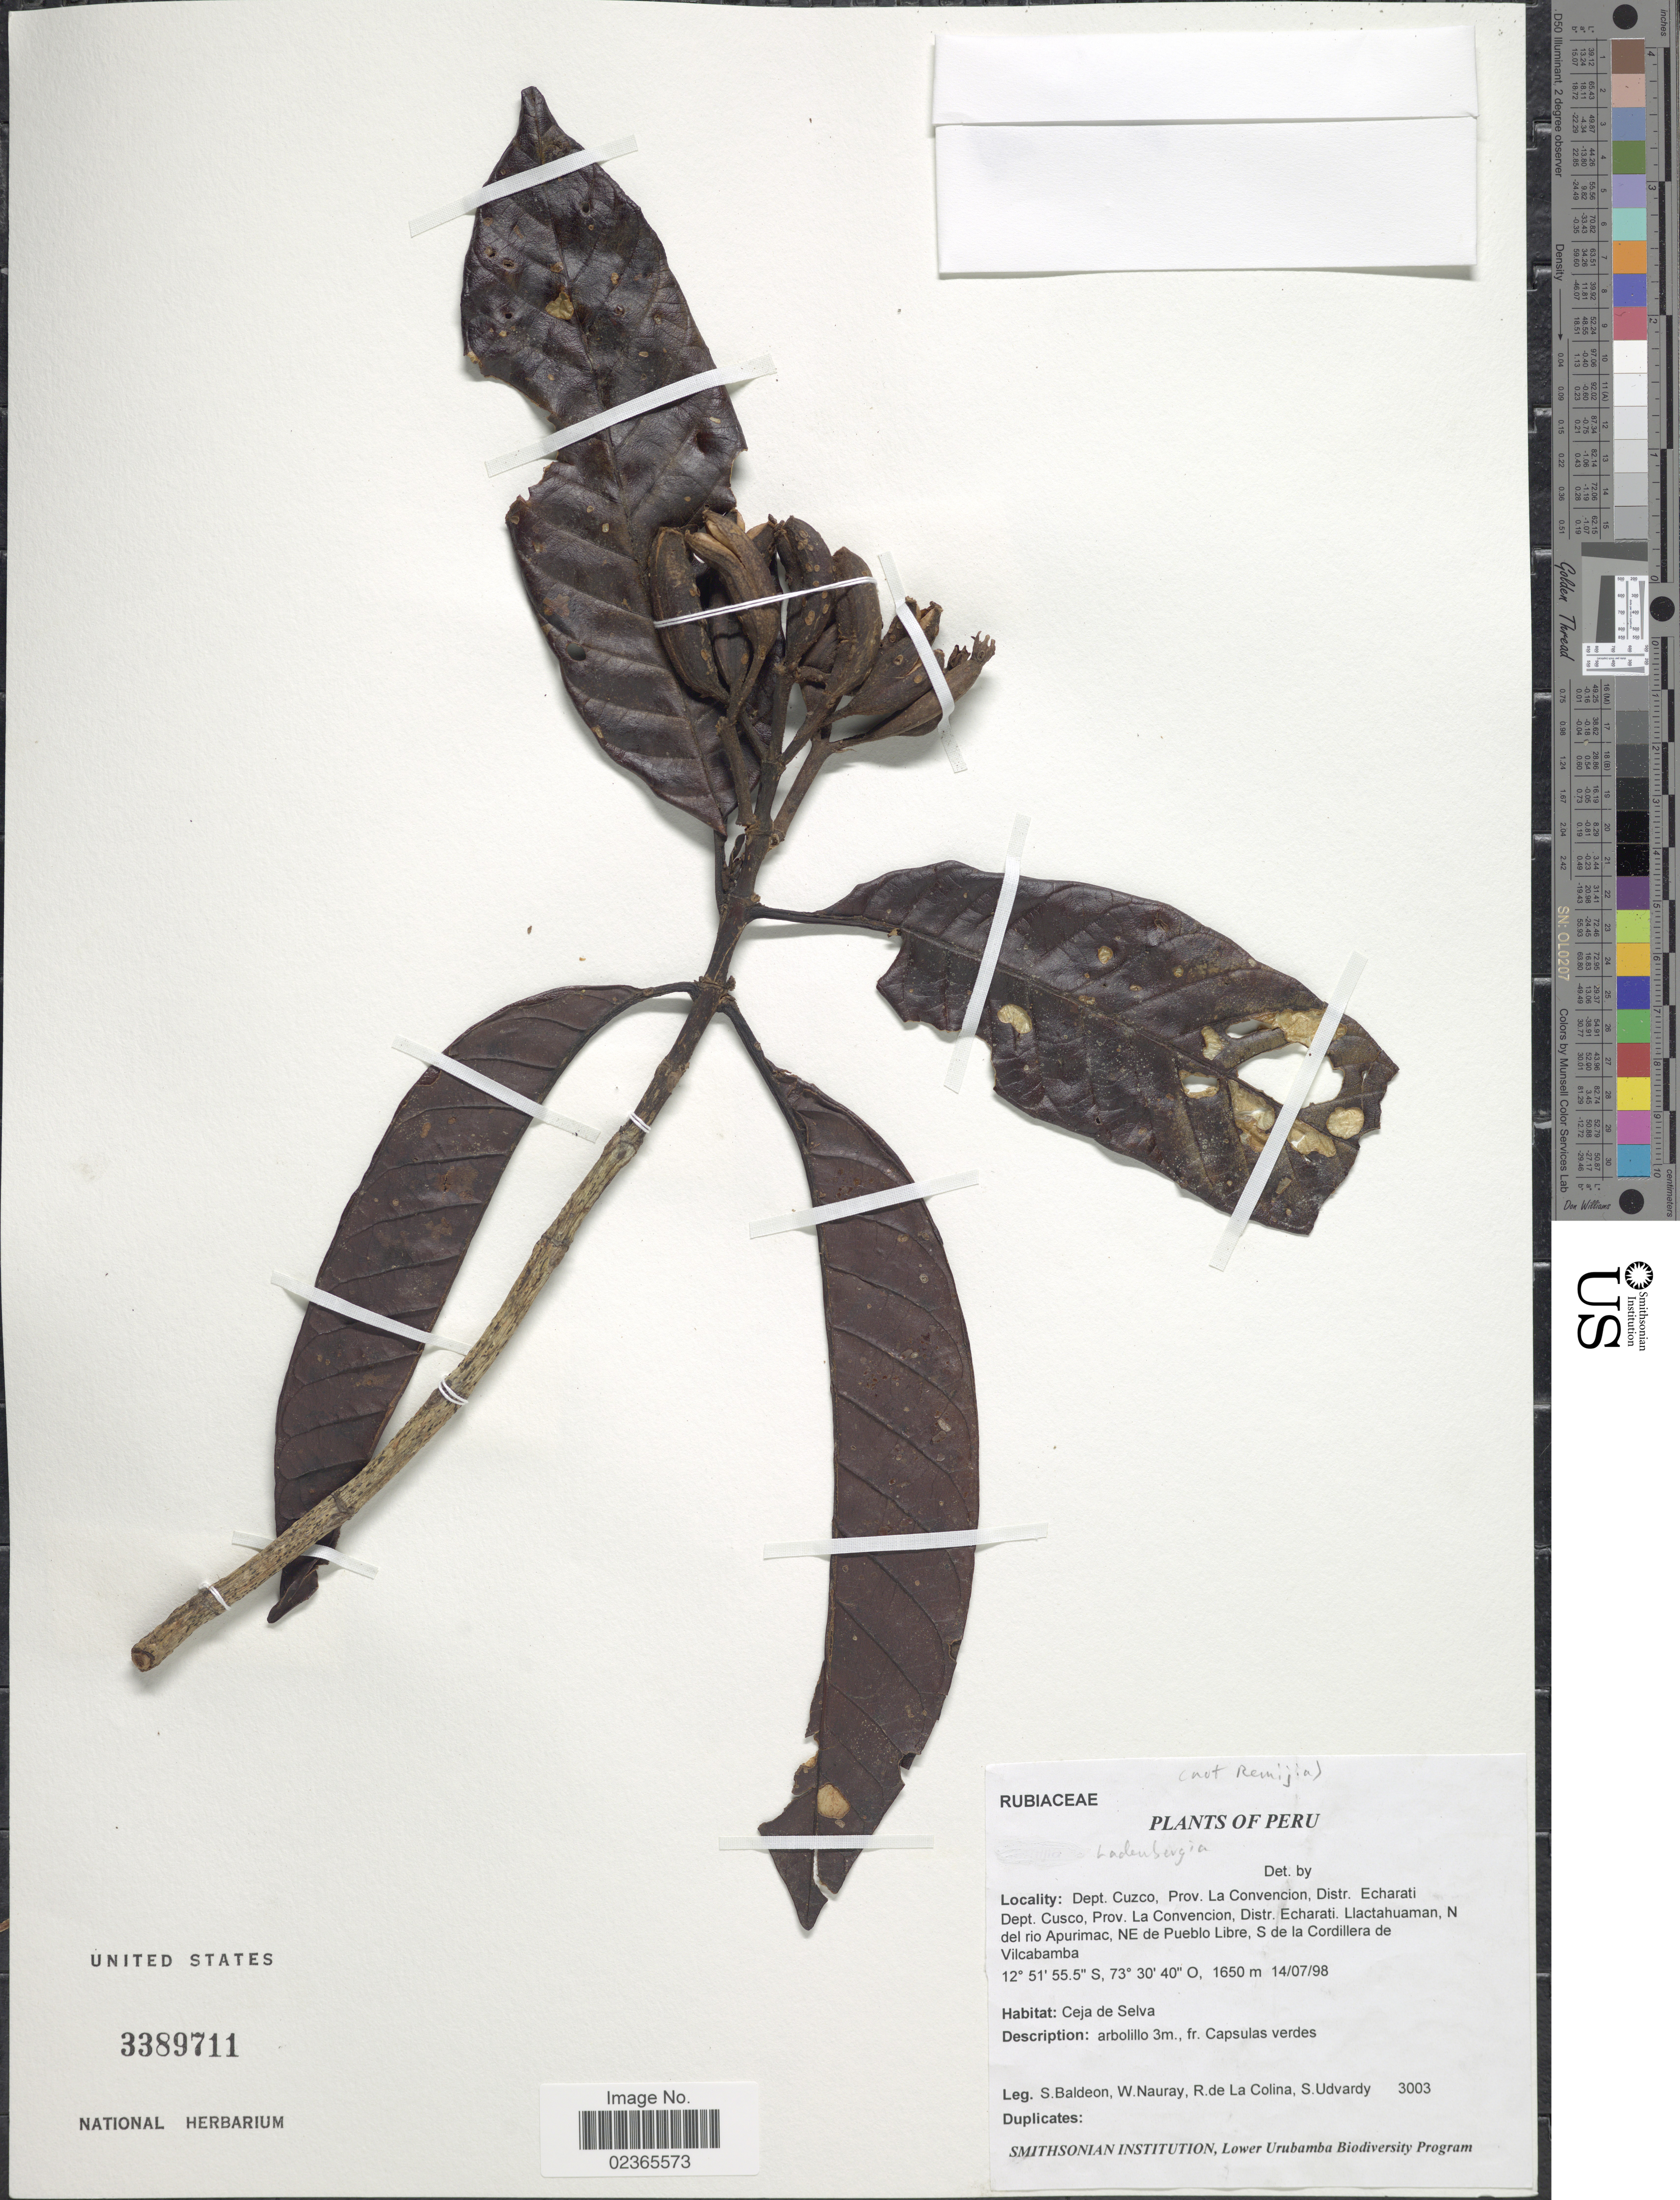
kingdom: Plantae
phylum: Tracheophyta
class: Magnoliopsida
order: Gentianales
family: Rubiaceae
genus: Ladenbergia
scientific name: Ladenbergia sp.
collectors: S. Baldeon, W. Nauray, R. de La Colina & S. Udvardy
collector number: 3003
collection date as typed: Transcribed d/m/y: 14/7/98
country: Peru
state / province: Cusco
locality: Prov. La Convencion, Distr. Echarati, Dept. Cusco, Prov. La Convencion, Distr. Echarati. Llactahuaman, N del rio Apurimac, NE de Pueblo Libre, S de la Cordillera de Vilcabamba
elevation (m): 1650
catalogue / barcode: US 3389711